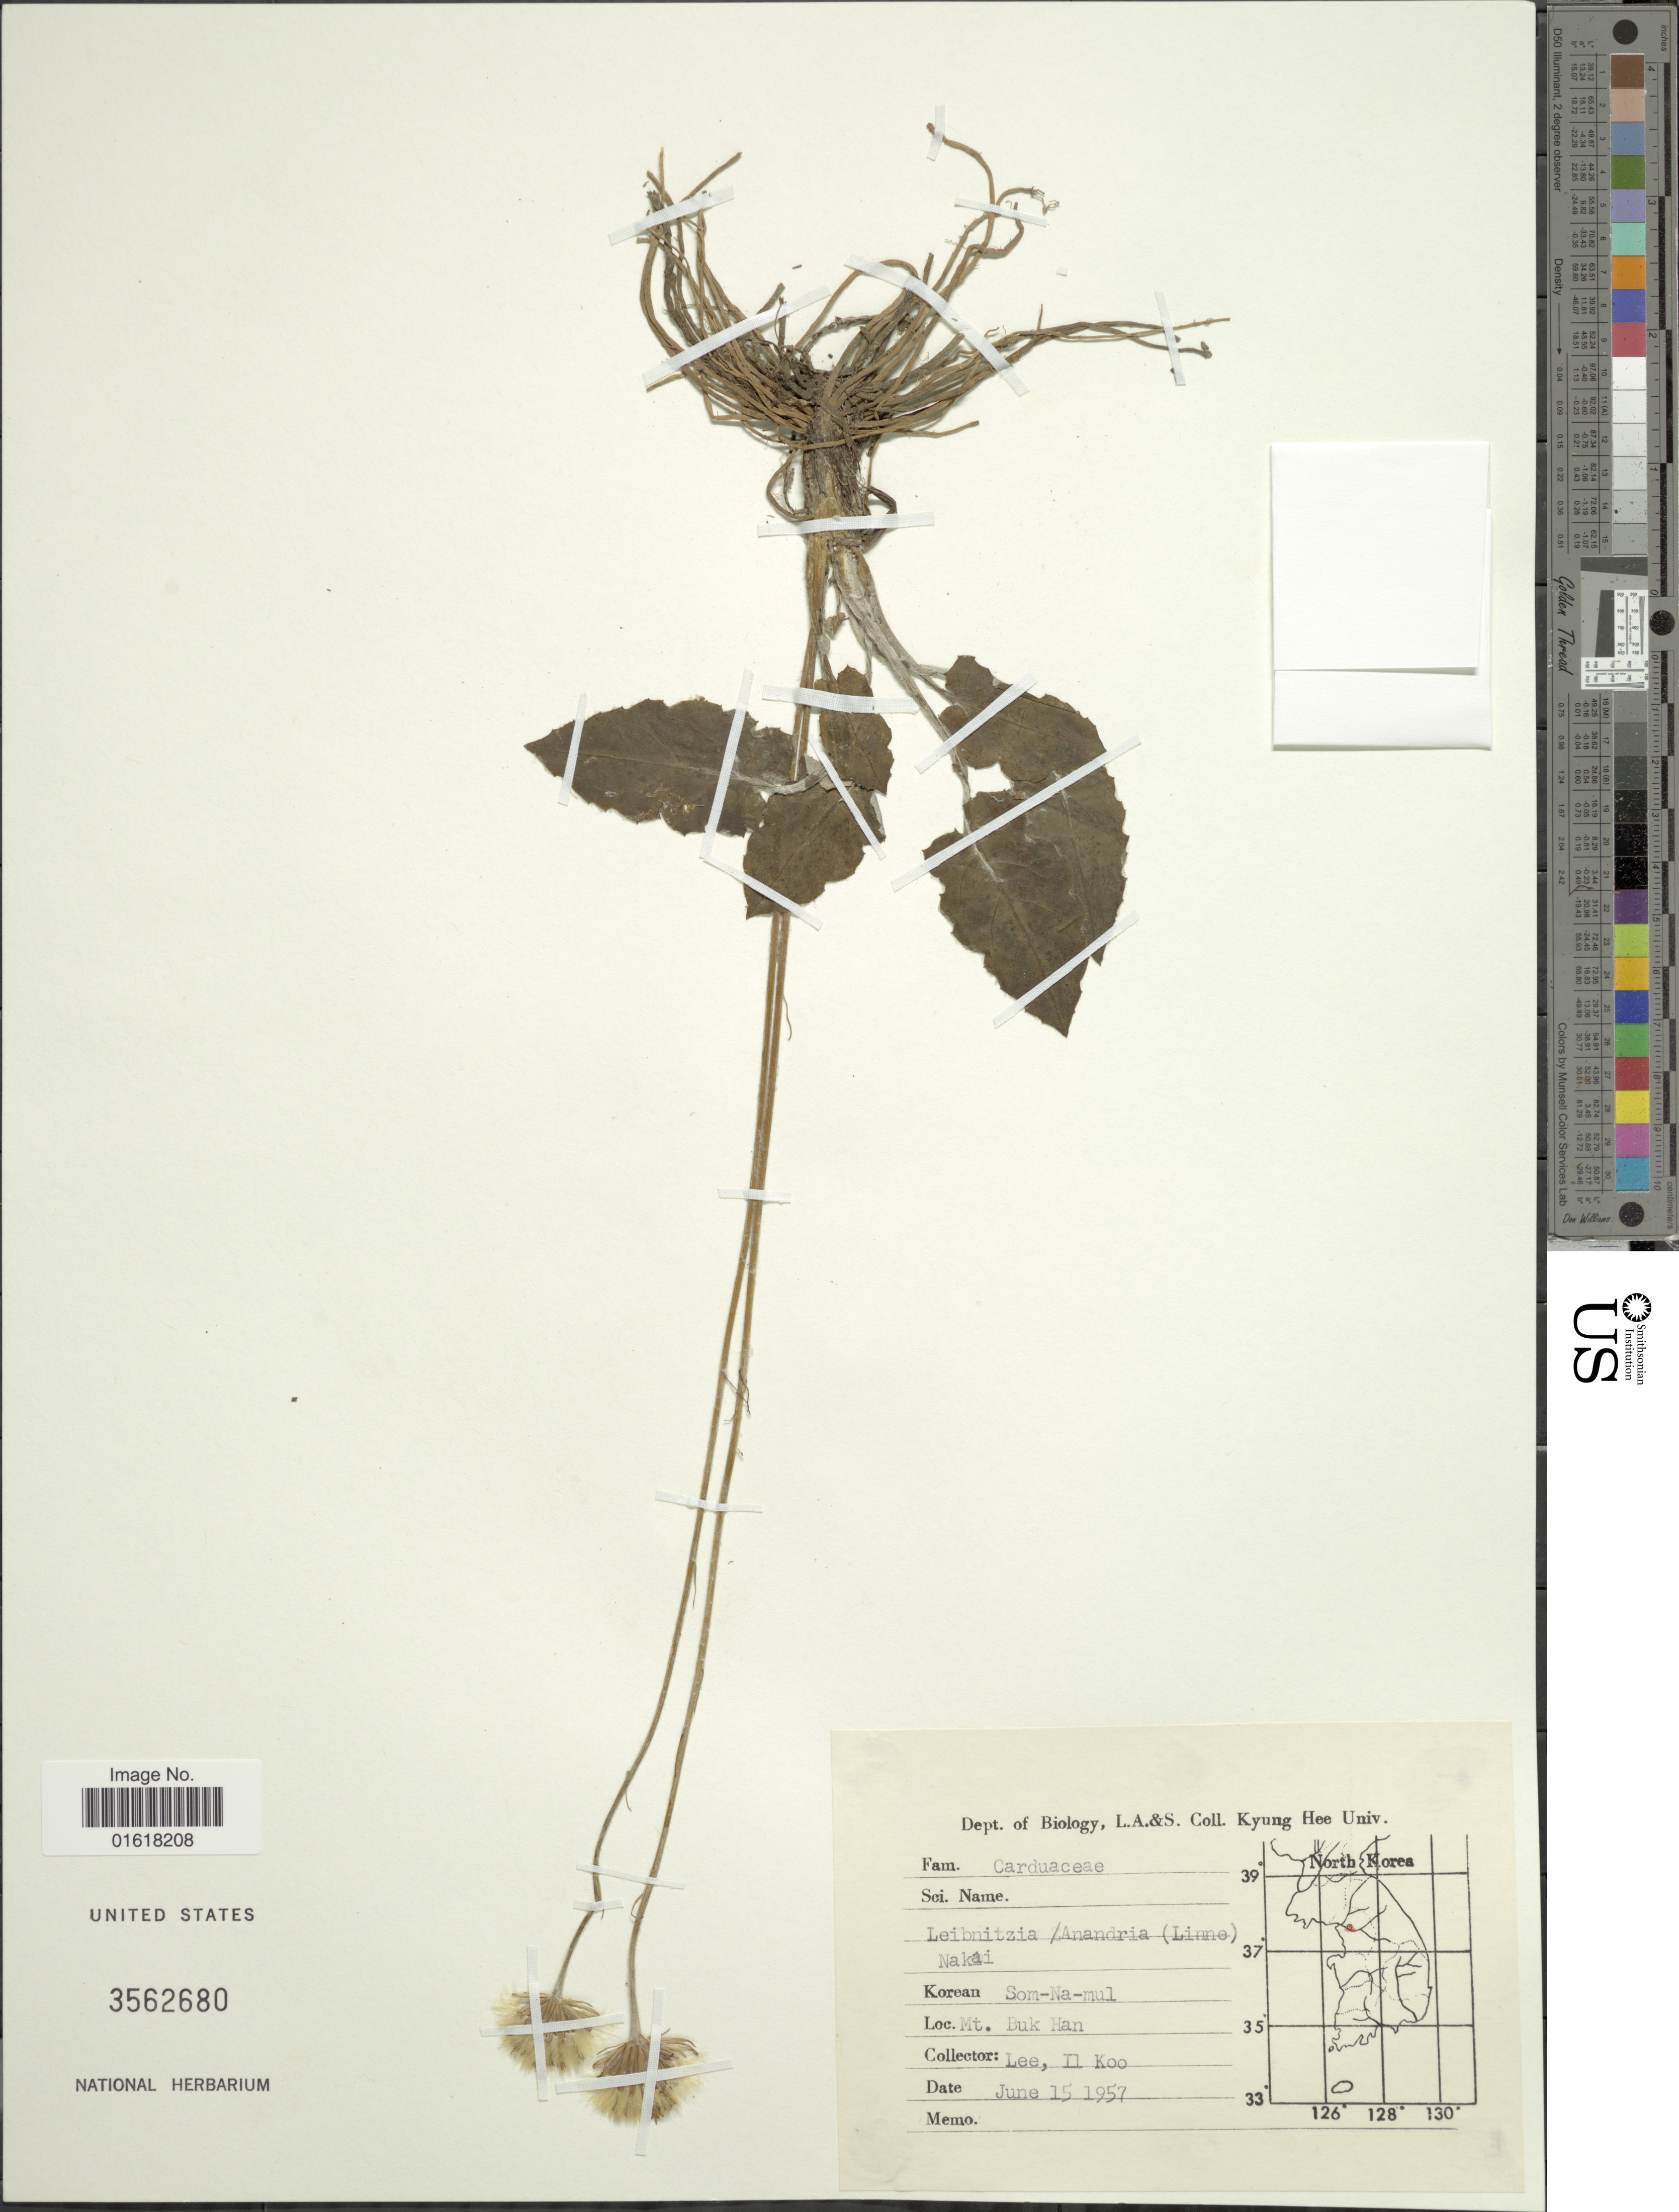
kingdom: Plantae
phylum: Tracheophyta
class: Magnoliopsida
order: Asterales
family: Asteraceae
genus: Leibnitzia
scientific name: Leibnitzia anandria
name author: (L.) Nakai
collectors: I. Lee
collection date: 1957-06-15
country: North Korea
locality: Mt. Buk Han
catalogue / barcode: US 3562680